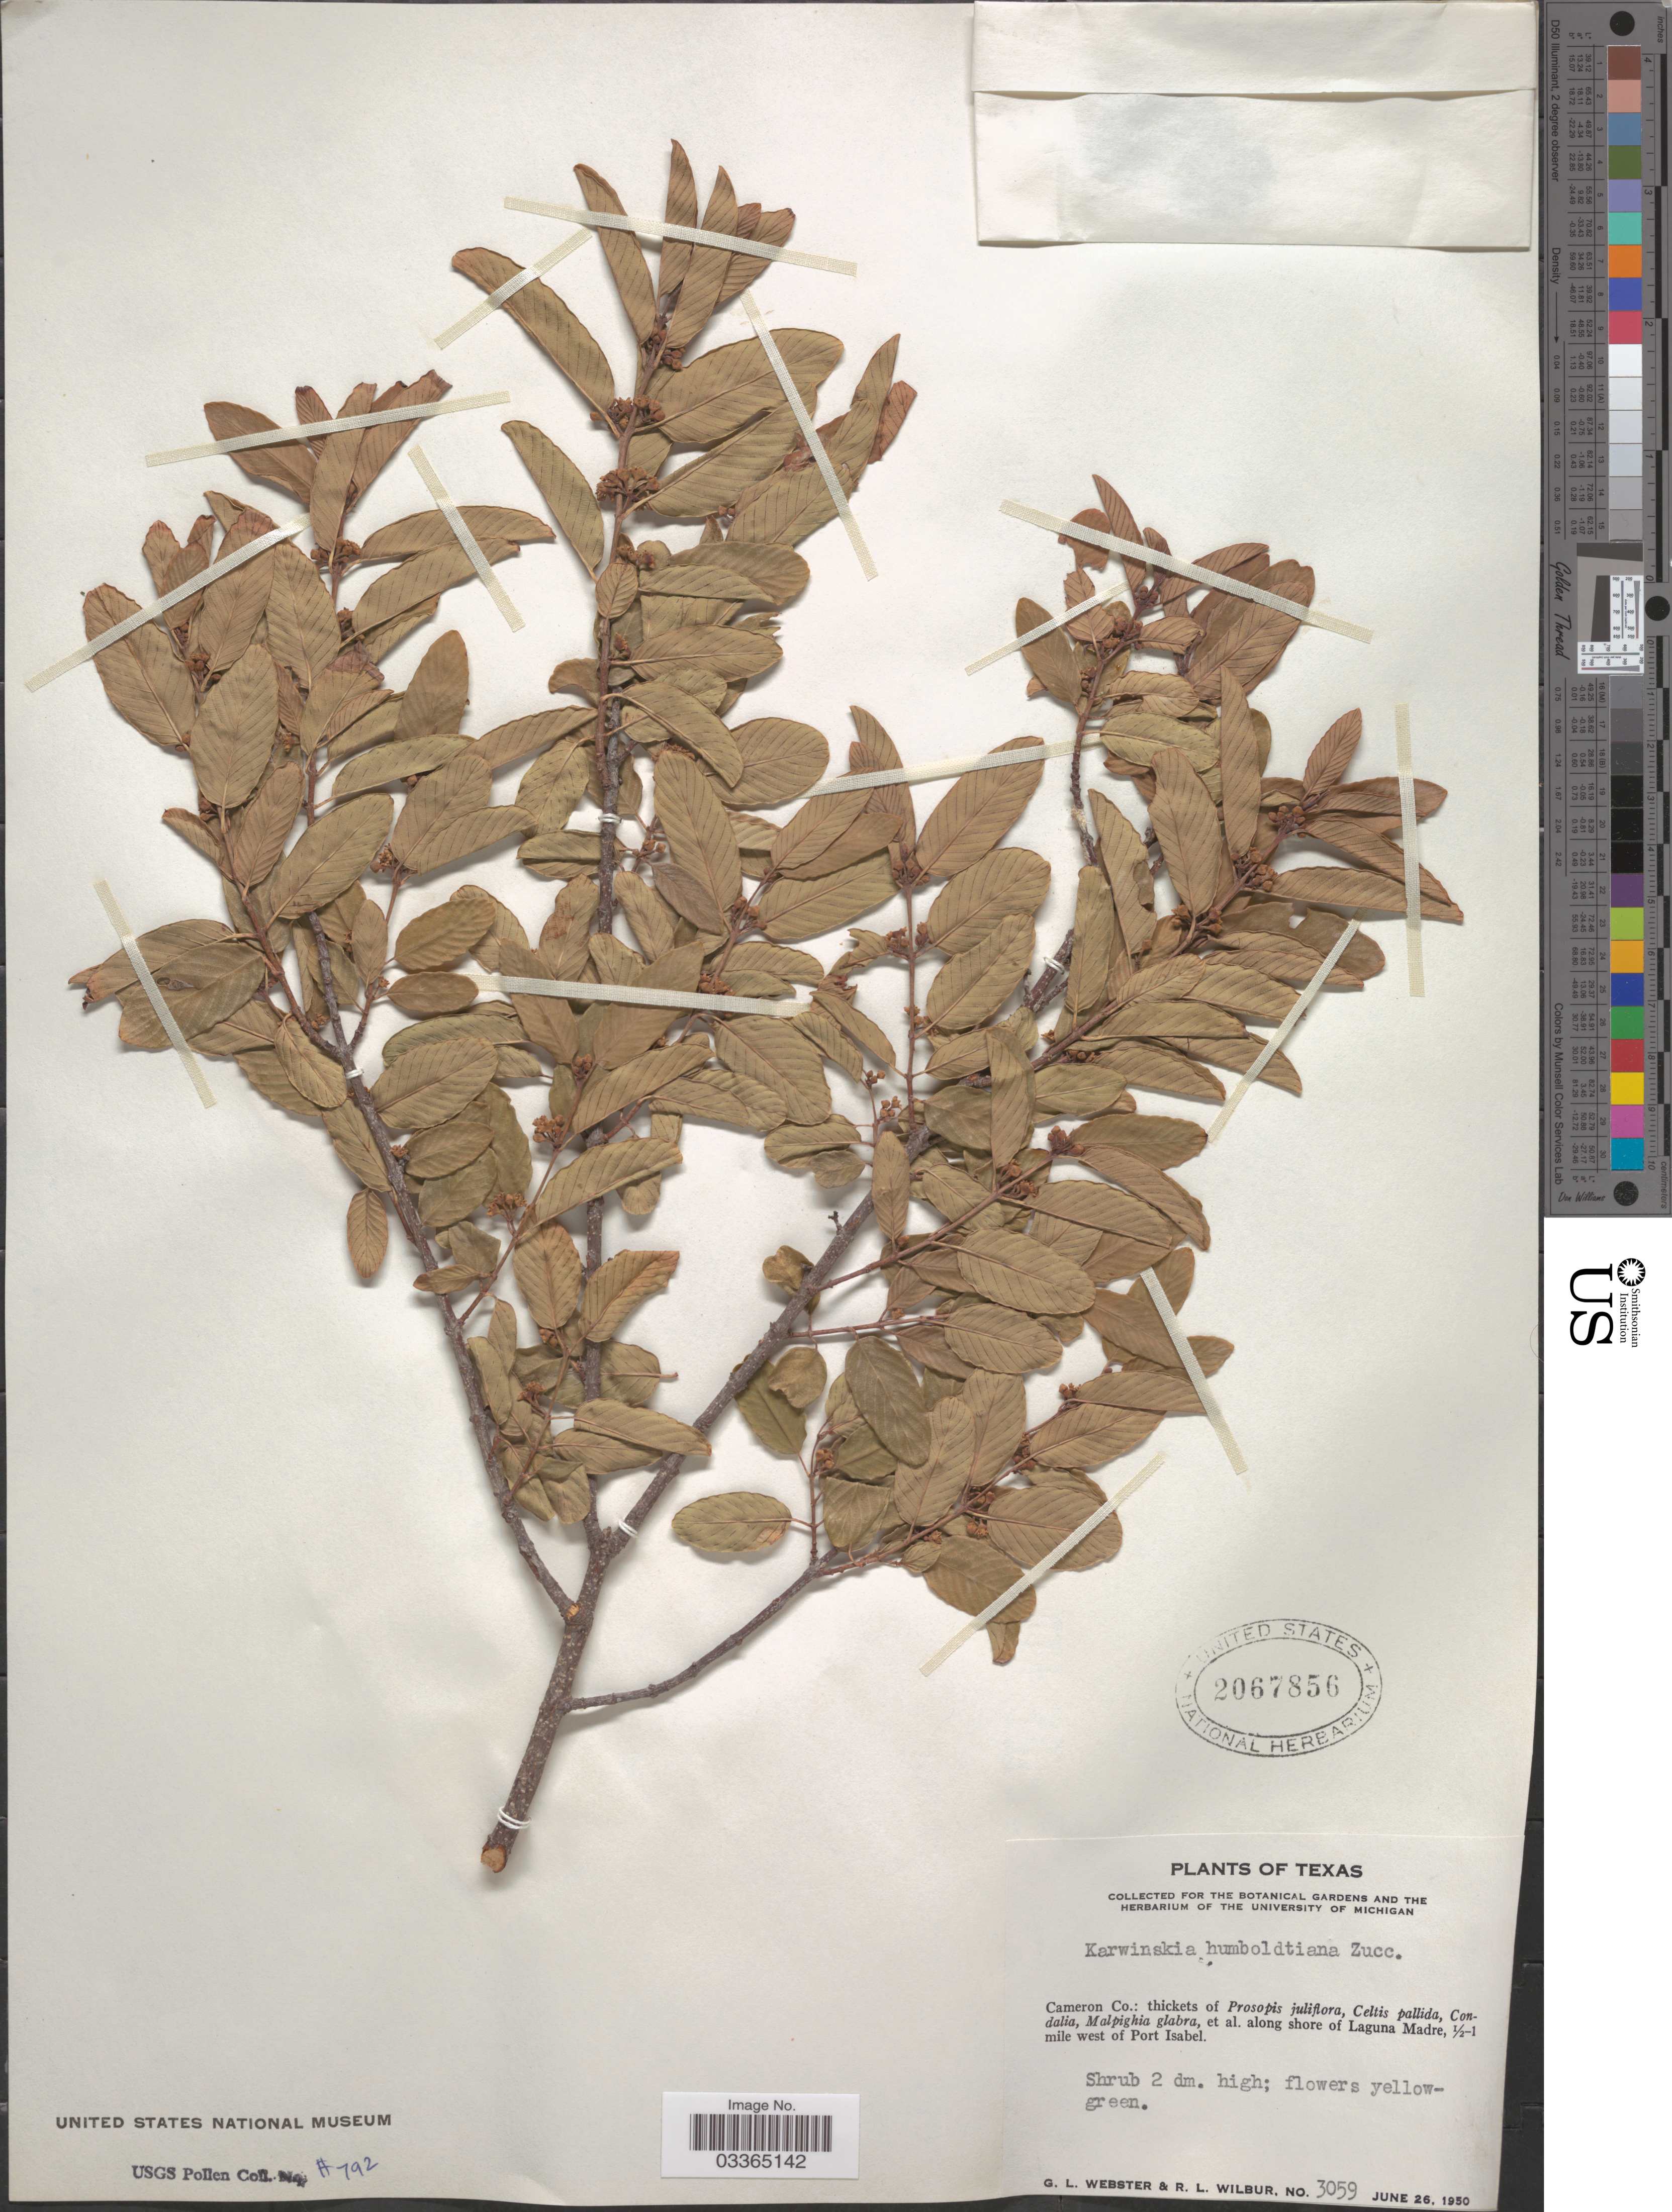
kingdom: Plantae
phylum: Tracheophyta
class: Magnoliopsida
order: Rosales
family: Rhamnaceae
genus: Karwinskia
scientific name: Karwinskia humboldtiana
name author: (Schult.) Zucc.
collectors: G. L. Webster & R. L. Wilbur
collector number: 3059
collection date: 1950-06-26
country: United States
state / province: Texas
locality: Cameron Co.: along shore of Laguna Madre, ½-1 mile west of Port Isabel.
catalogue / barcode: US 2067856